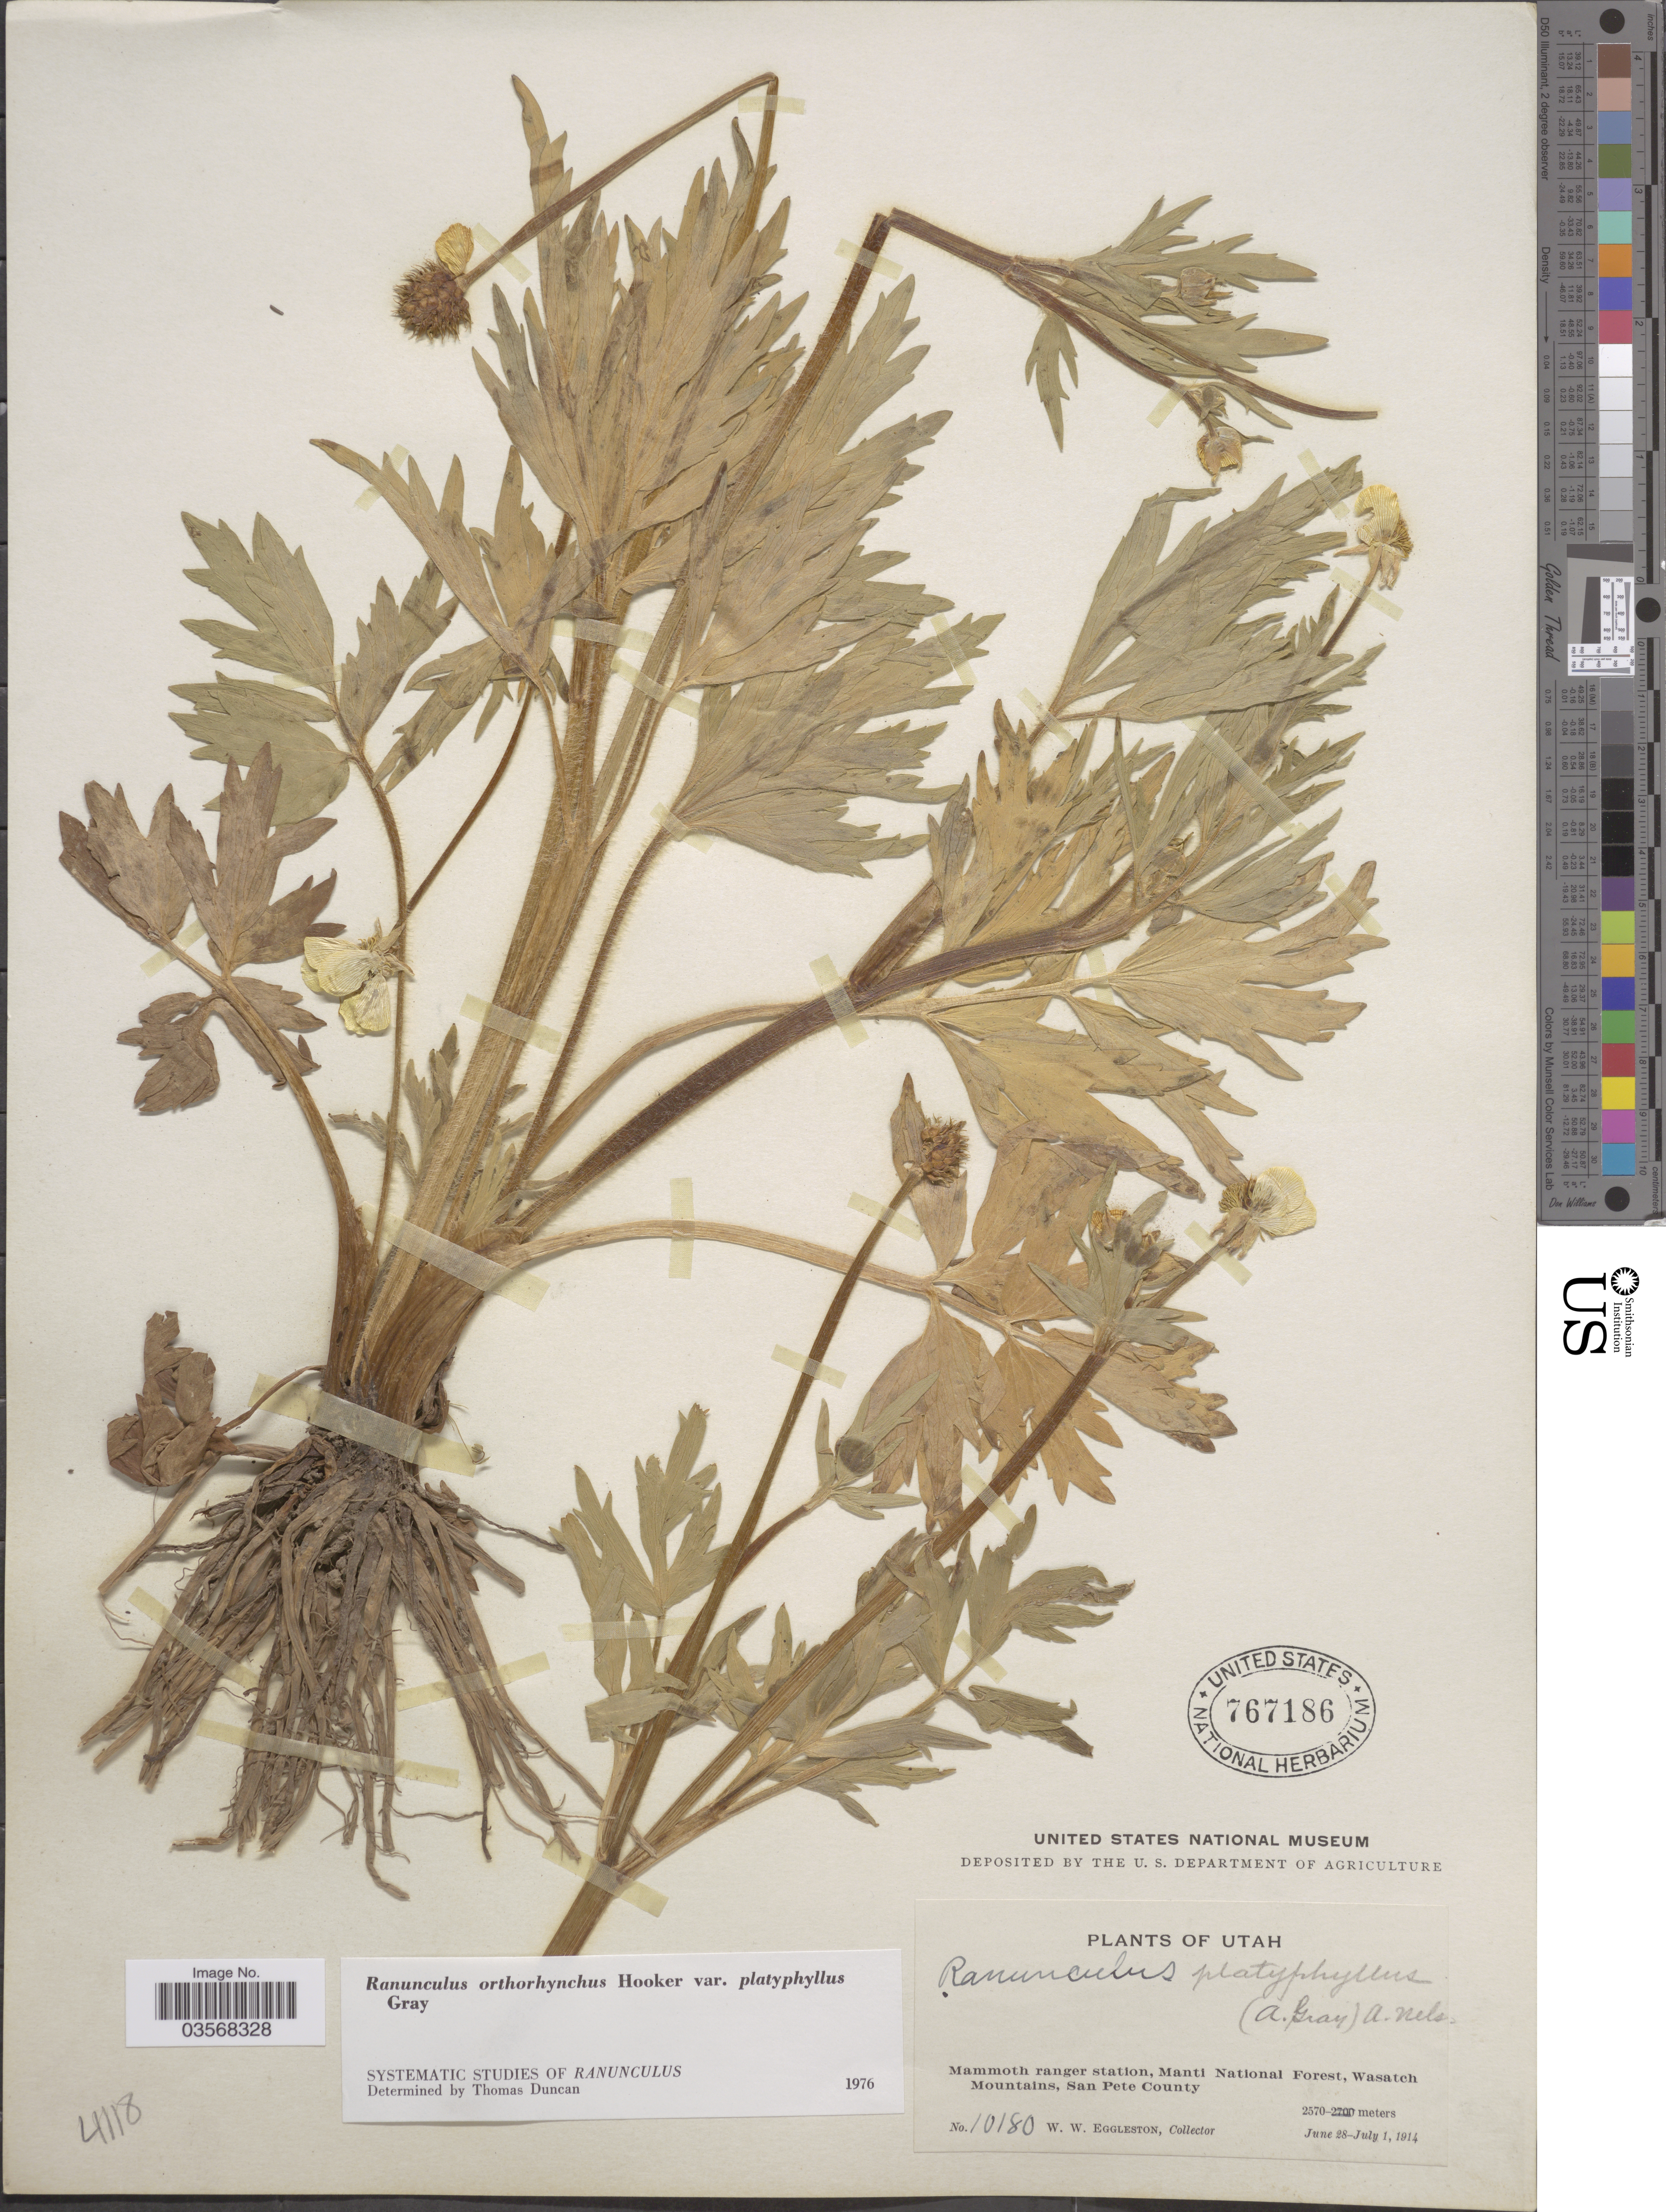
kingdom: Plantae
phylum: Tracheophyta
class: Magnoliopsida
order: Ranunculales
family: Ranunculaceae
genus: Ranunculus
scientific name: Ranunculus orthorhynchus var. platyphyllus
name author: A. Gray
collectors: W. W. Eggleston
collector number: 10180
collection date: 1914-06-28/1914-07-01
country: United States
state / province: Utah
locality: Mammoth ranger station, Manti National Forest, Wasatch Mountains, San Pete County.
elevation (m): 2570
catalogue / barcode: US 767186